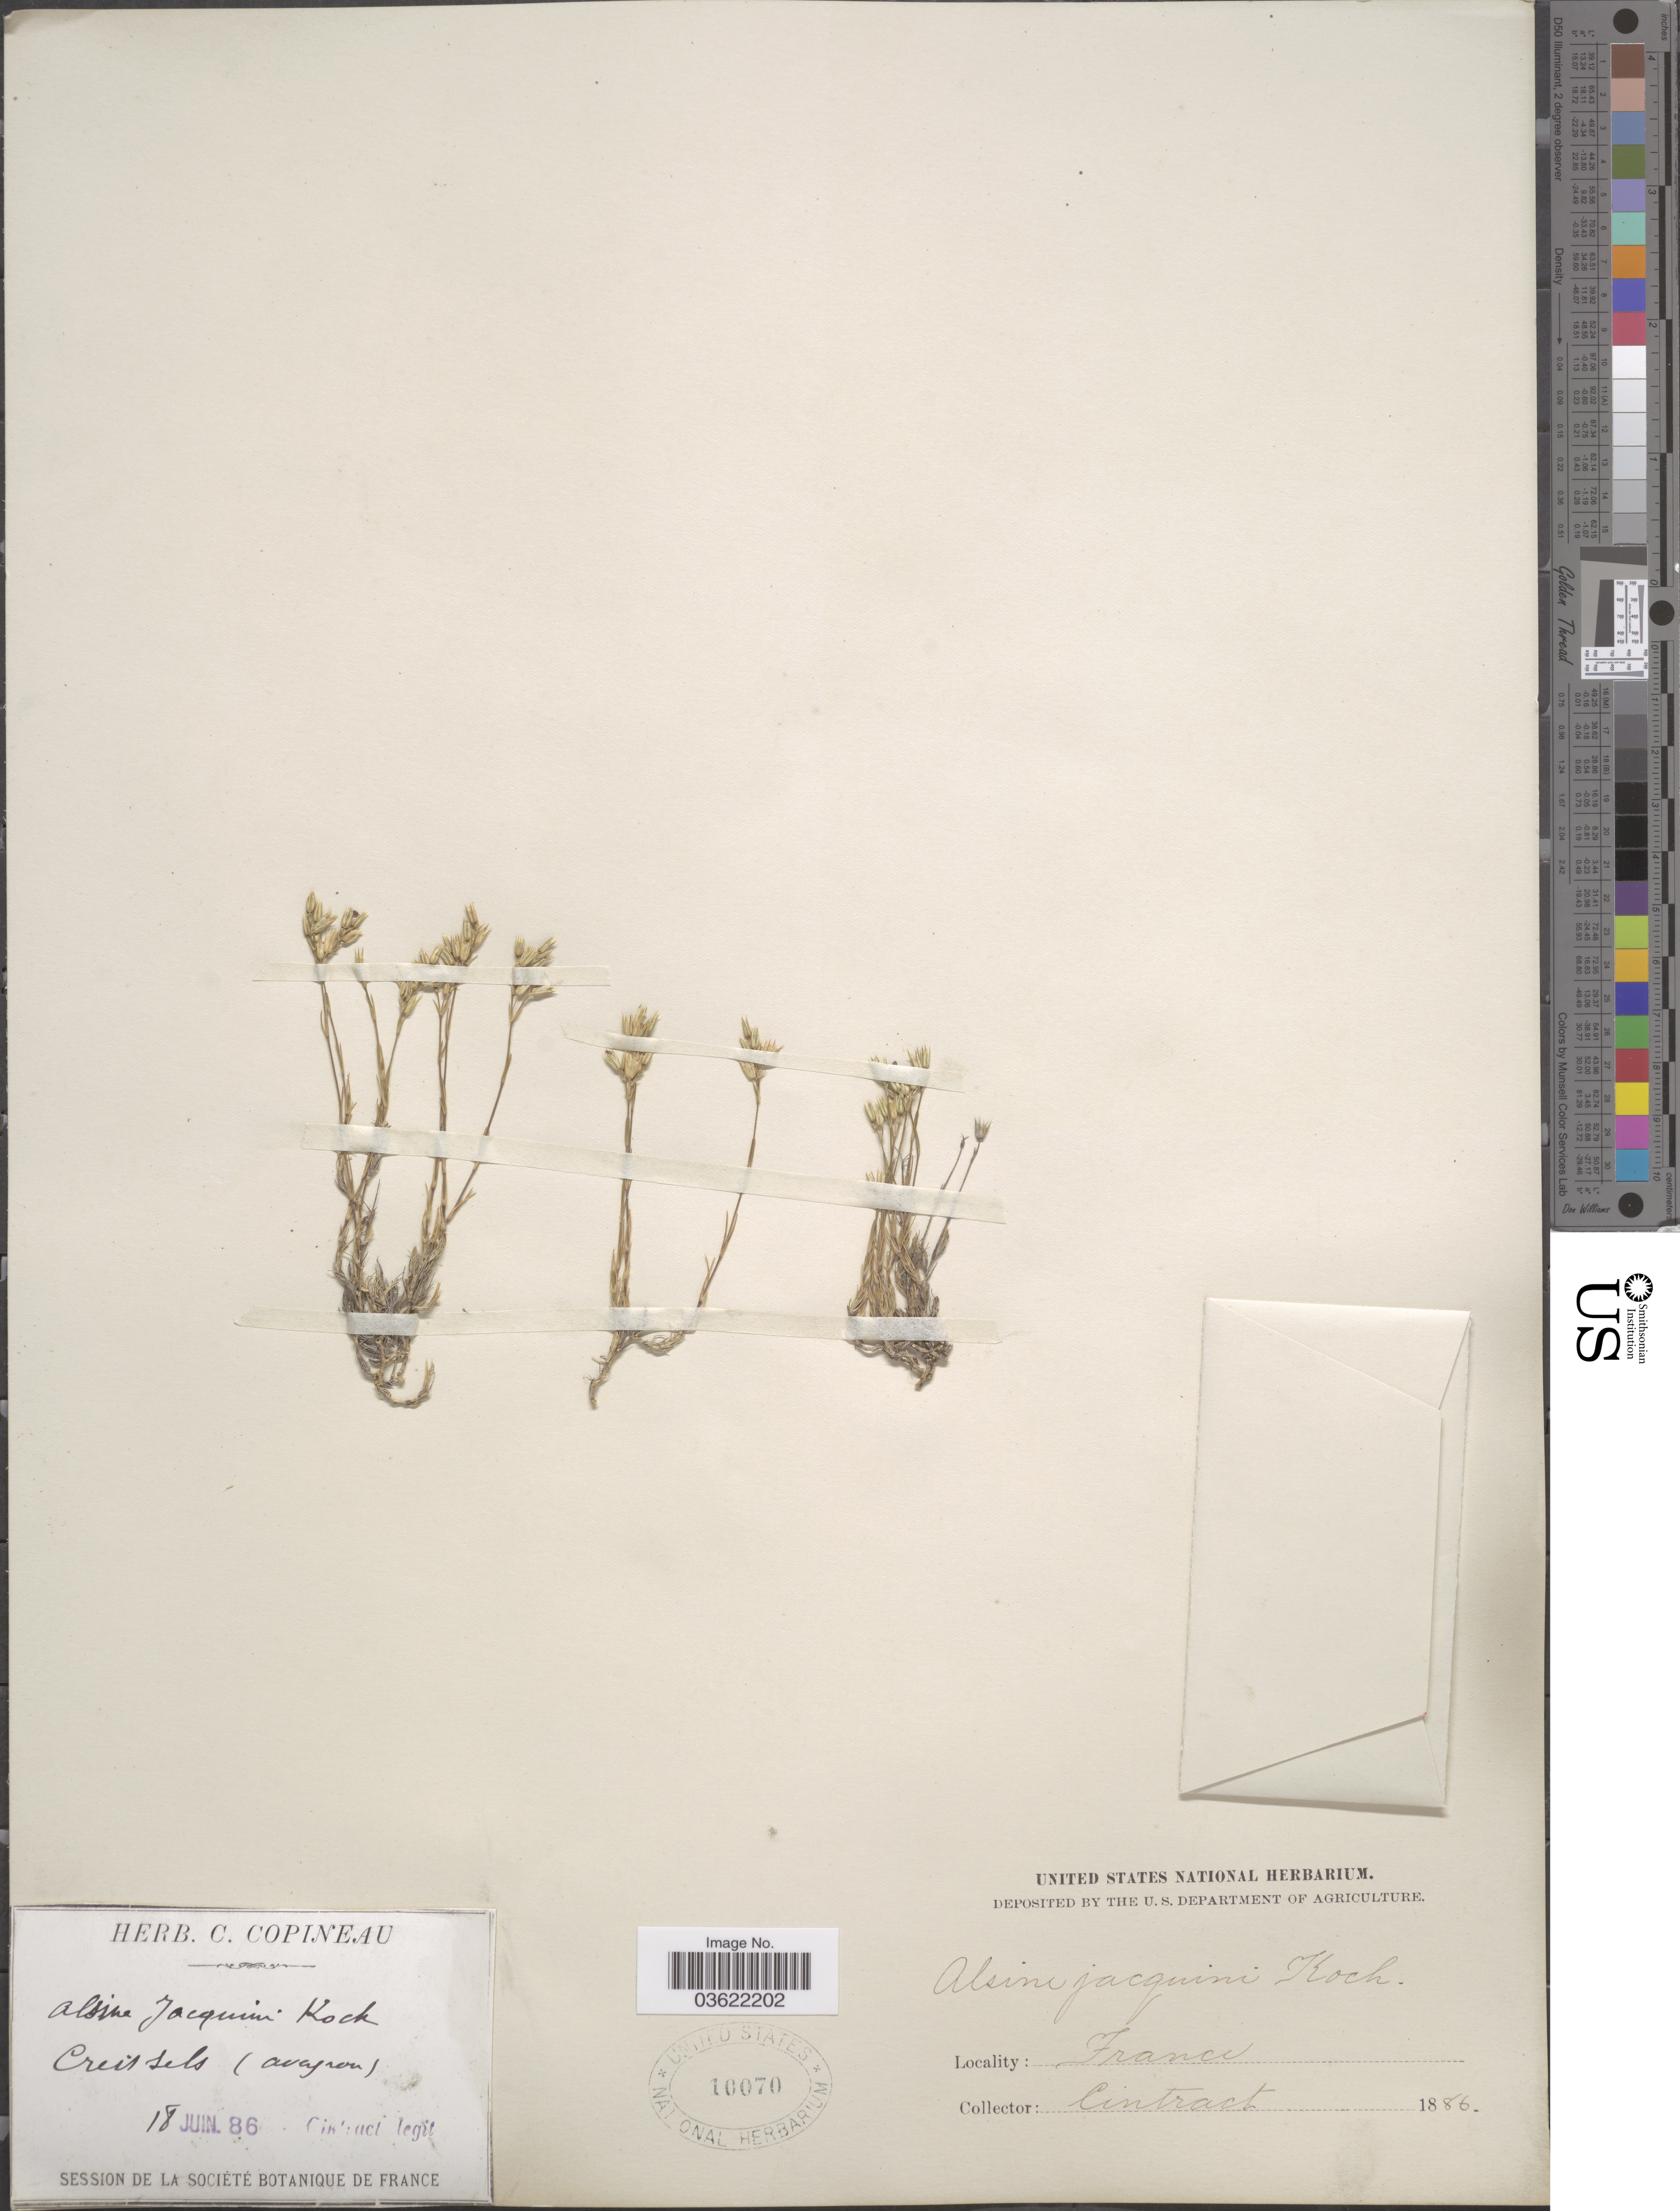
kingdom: Plantae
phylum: Tracheophyta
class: Magnoliopsida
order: Caryophyllales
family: Caryophyllaceae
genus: Arenaria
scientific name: Arenaria jacquiniana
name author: Koch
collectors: Cintract, --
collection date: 1886-06-18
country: France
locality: Creissels (Avignon).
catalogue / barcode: US 10070